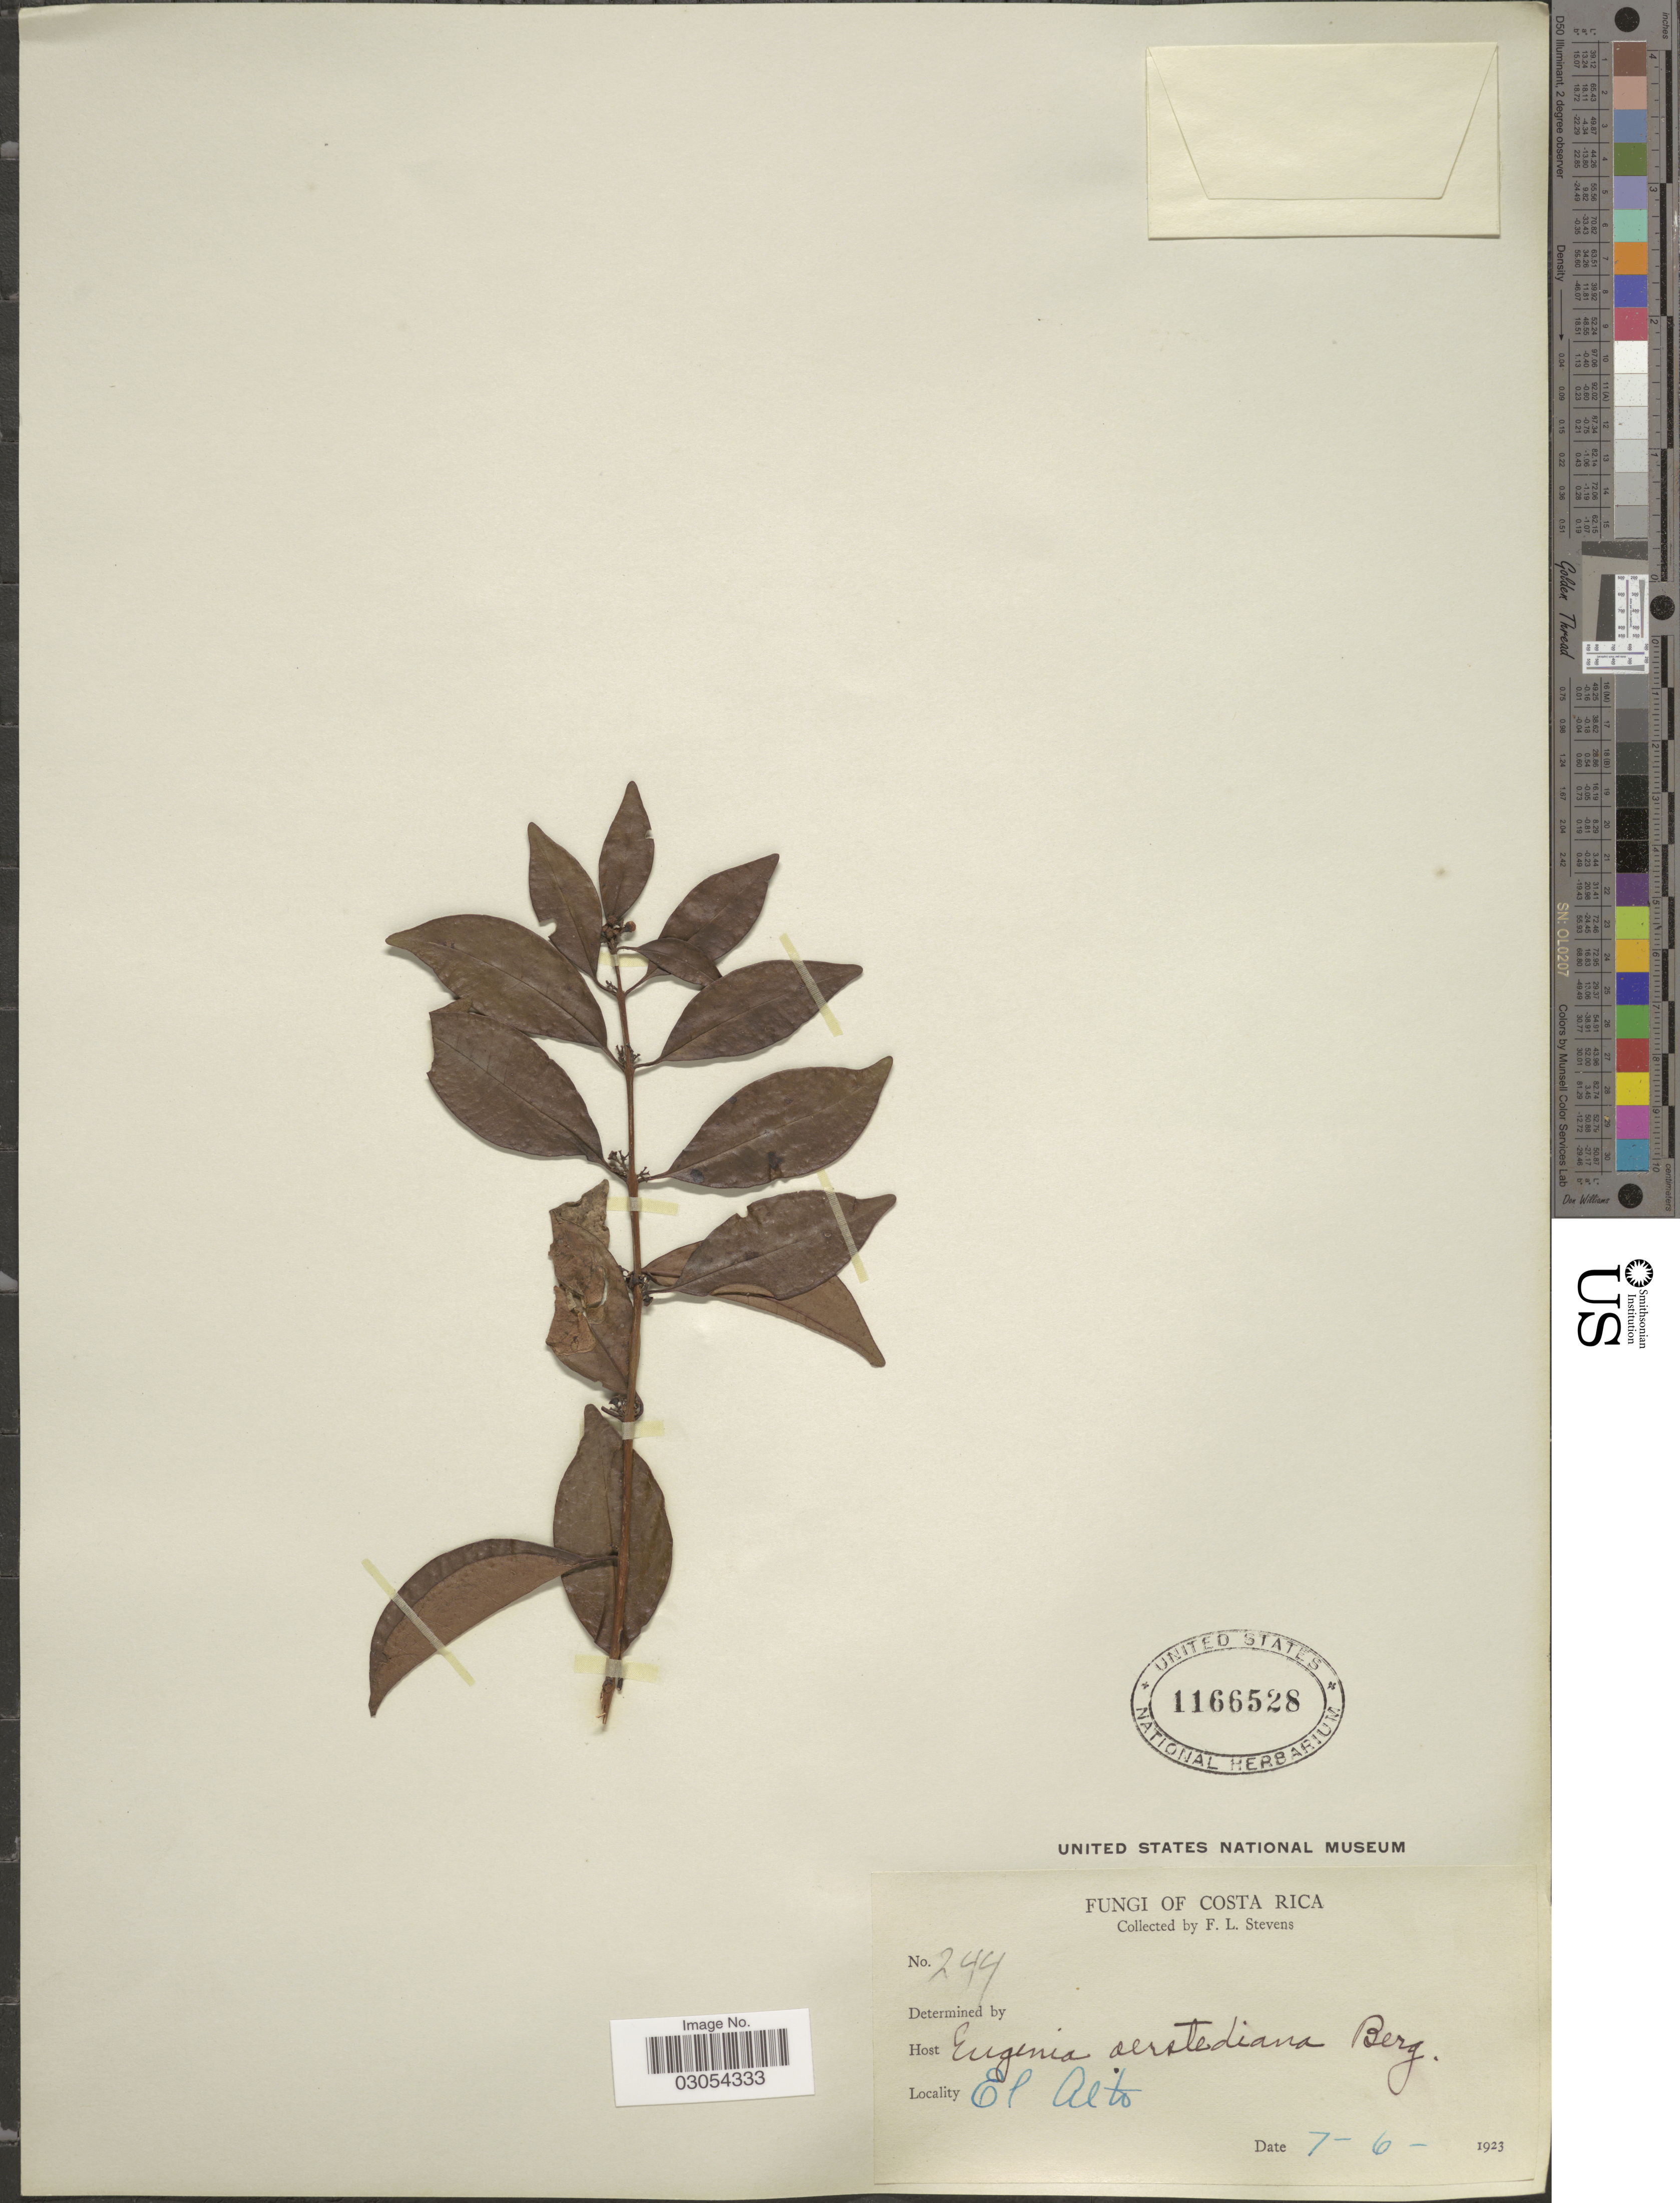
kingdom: Plantae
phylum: Tracheophyta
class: Magnoliopsida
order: Myrtales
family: Myrtaceae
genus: Eugenia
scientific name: Eugenia sp.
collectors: F. L. Stevens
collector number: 244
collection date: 1923-06-07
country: Costa Rica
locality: El Alto.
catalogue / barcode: US 1166528